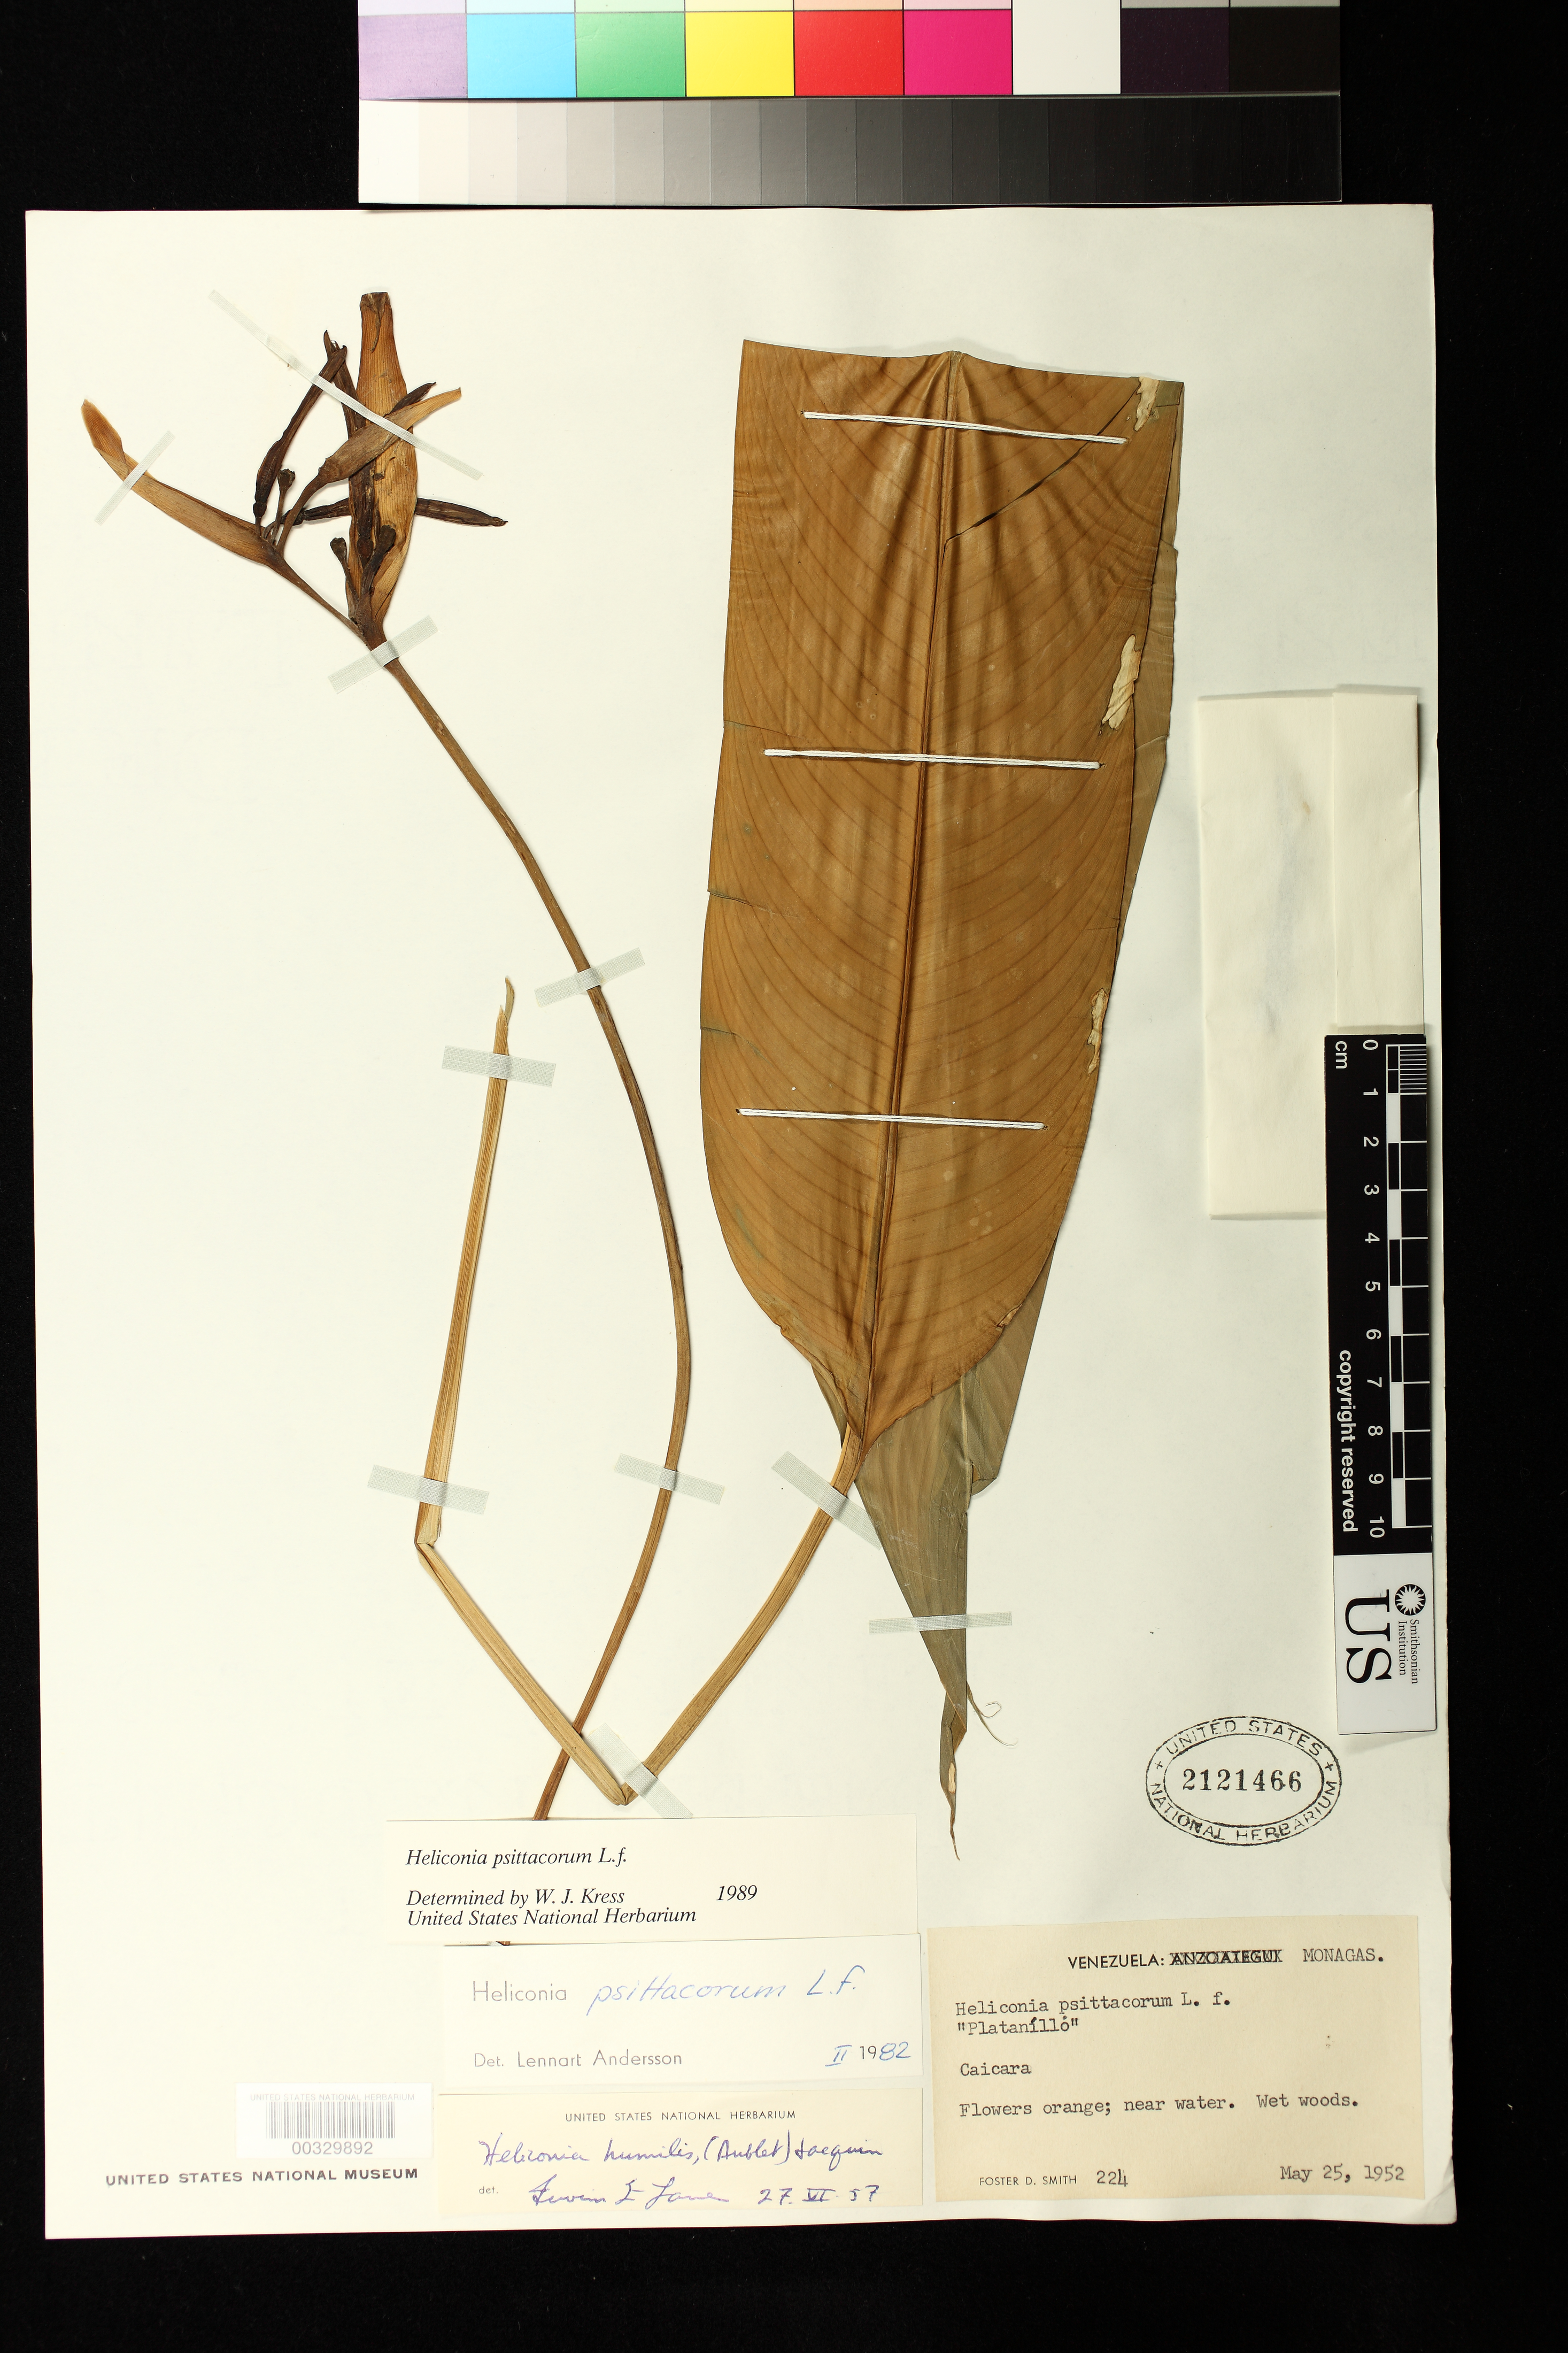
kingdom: Plantae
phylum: Tracheophyta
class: Liliopsida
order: Zingiberales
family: Heliconiaceae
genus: Heliconia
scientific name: Heliconia psittacorum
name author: L. f.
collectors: F. Smith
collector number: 224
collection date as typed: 25 May 1952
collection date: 1952-05-25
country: Venezuela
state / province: Monagas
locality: Caicara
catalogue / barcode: US 2121466